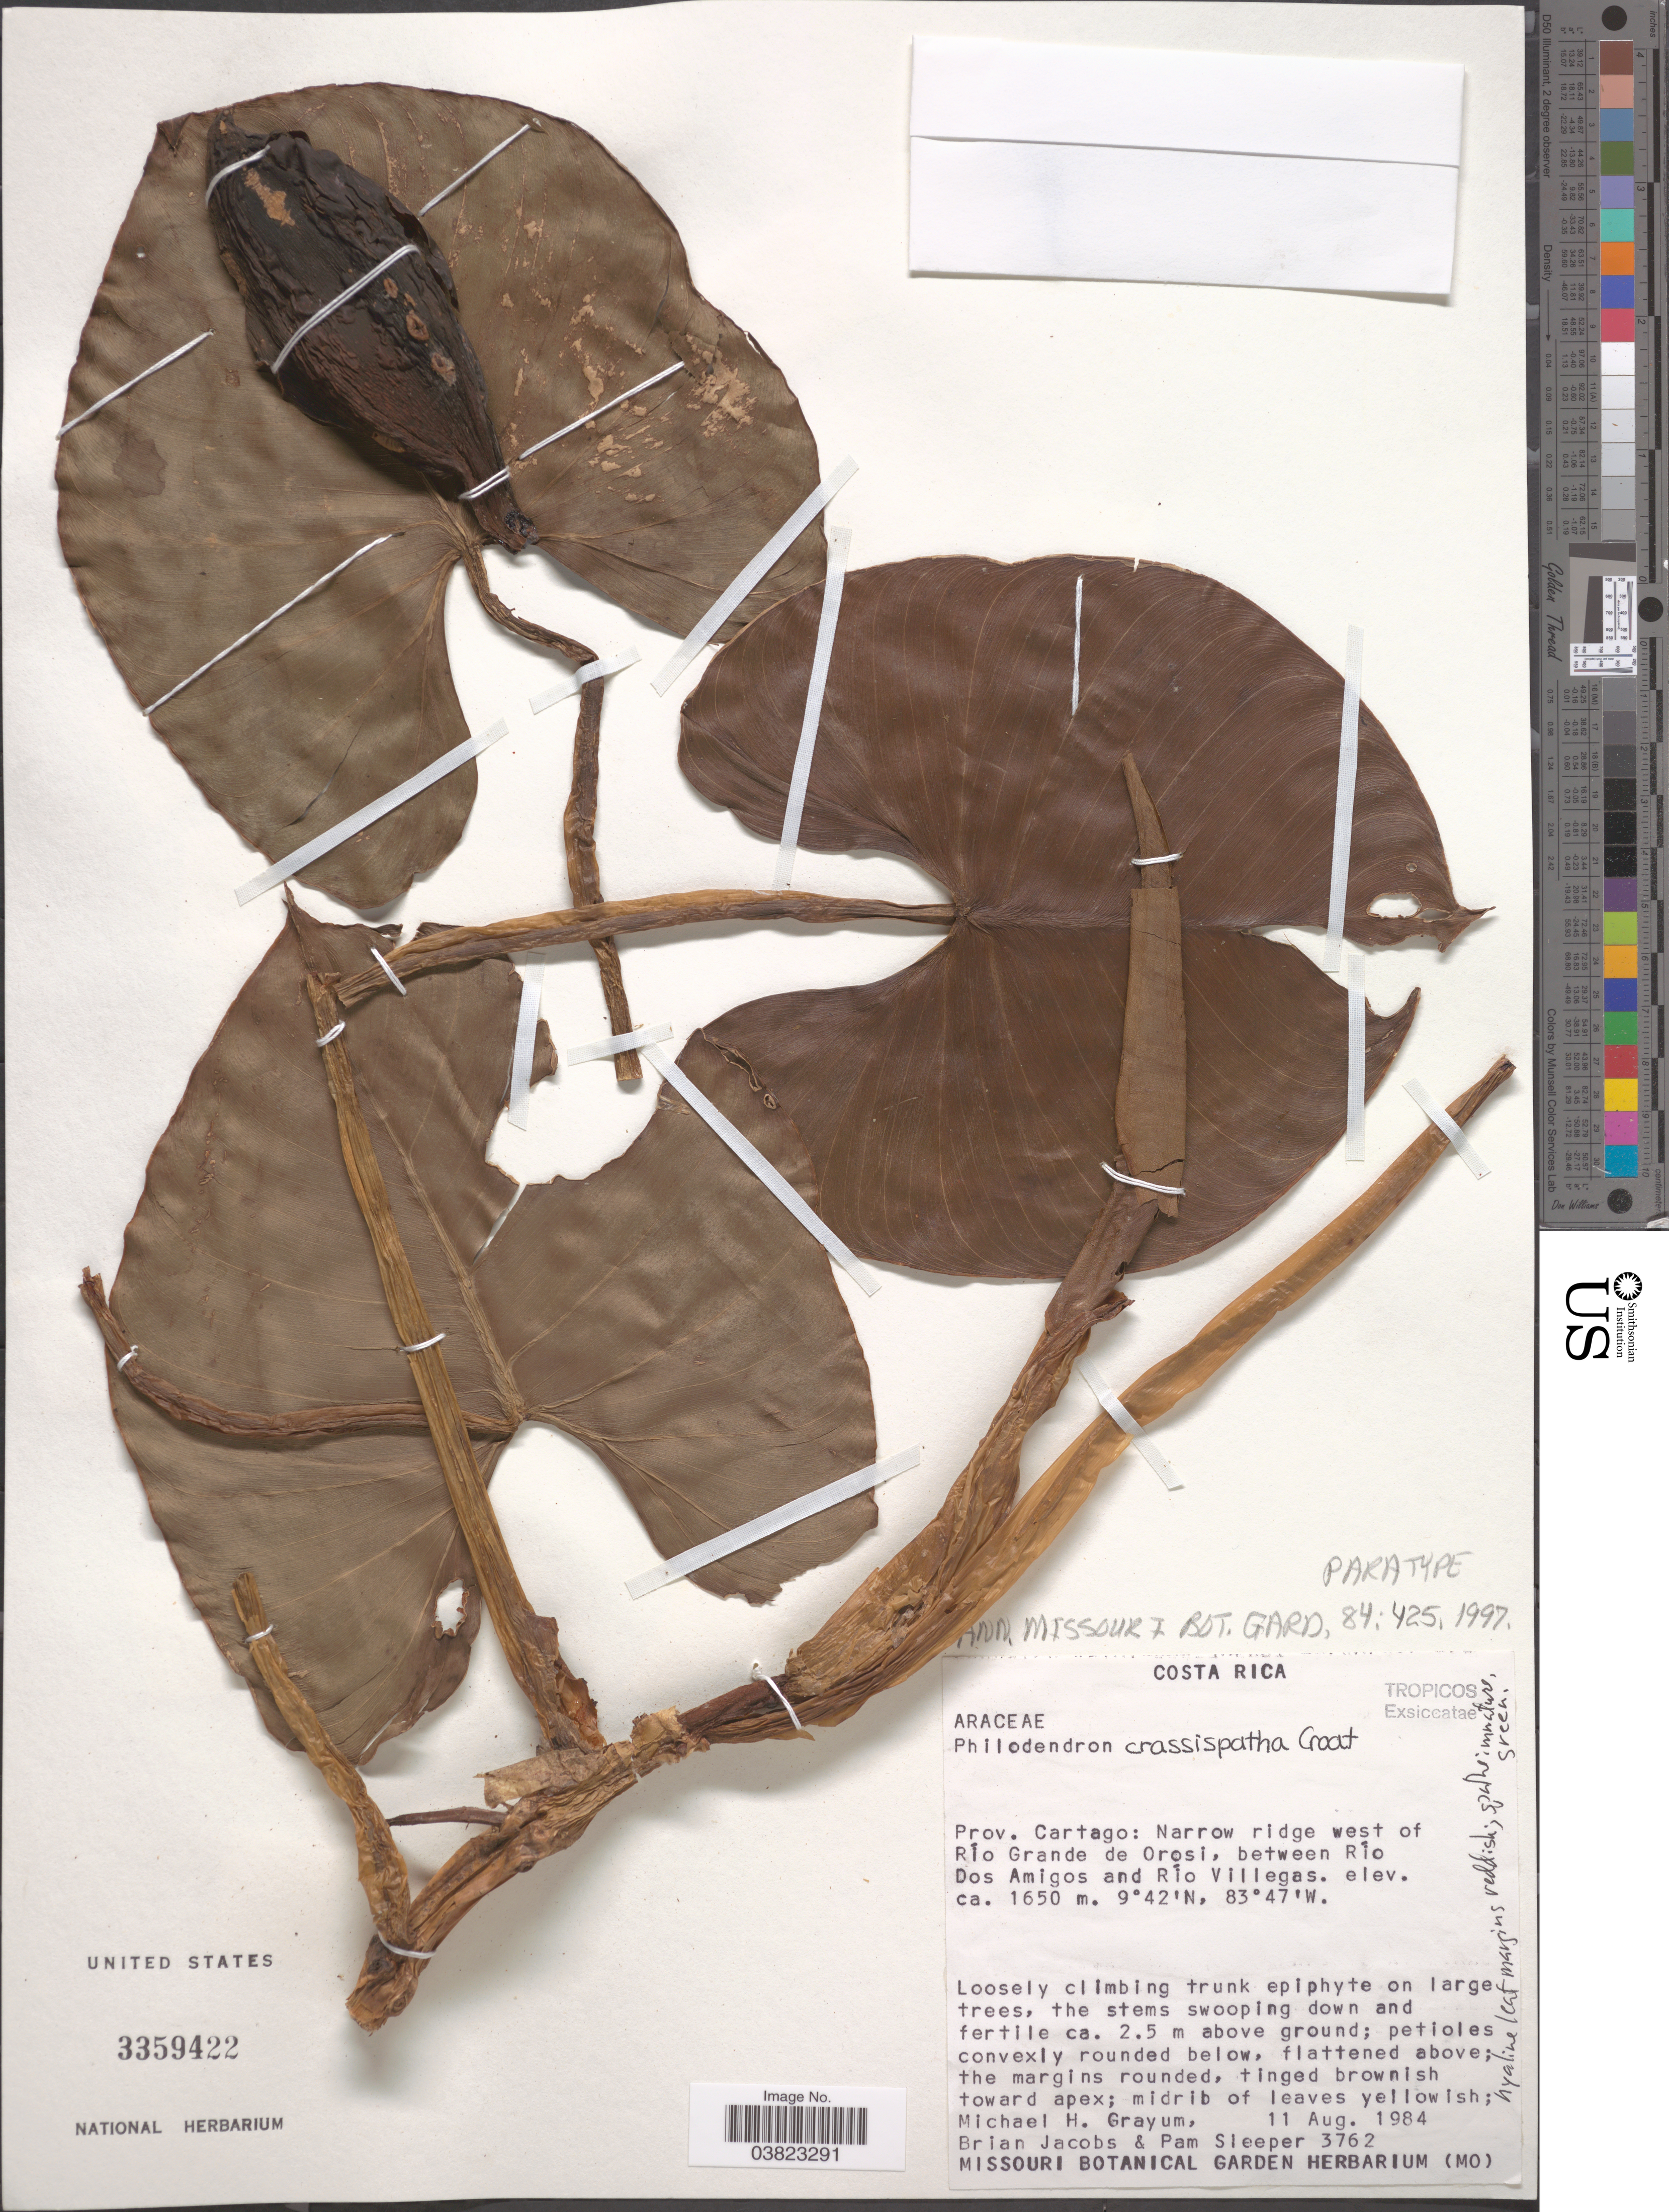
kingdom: Plantae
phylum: Tracheophyta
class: Liliopsida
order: Alismatales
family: Araceae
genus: Philodendron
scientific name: Philodendron crassispathum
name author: Croat & Grayum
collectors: M. H. Grayum, B. Jacobs & P. Sleeper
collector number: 3762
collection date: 1984-08-11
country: Costa Rica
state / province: Cartago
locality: Narrow ridge west of Río Grande de Orosi, between Río Dos Amigos and Río Villegas.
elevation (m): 1650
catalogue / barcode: US 3359422